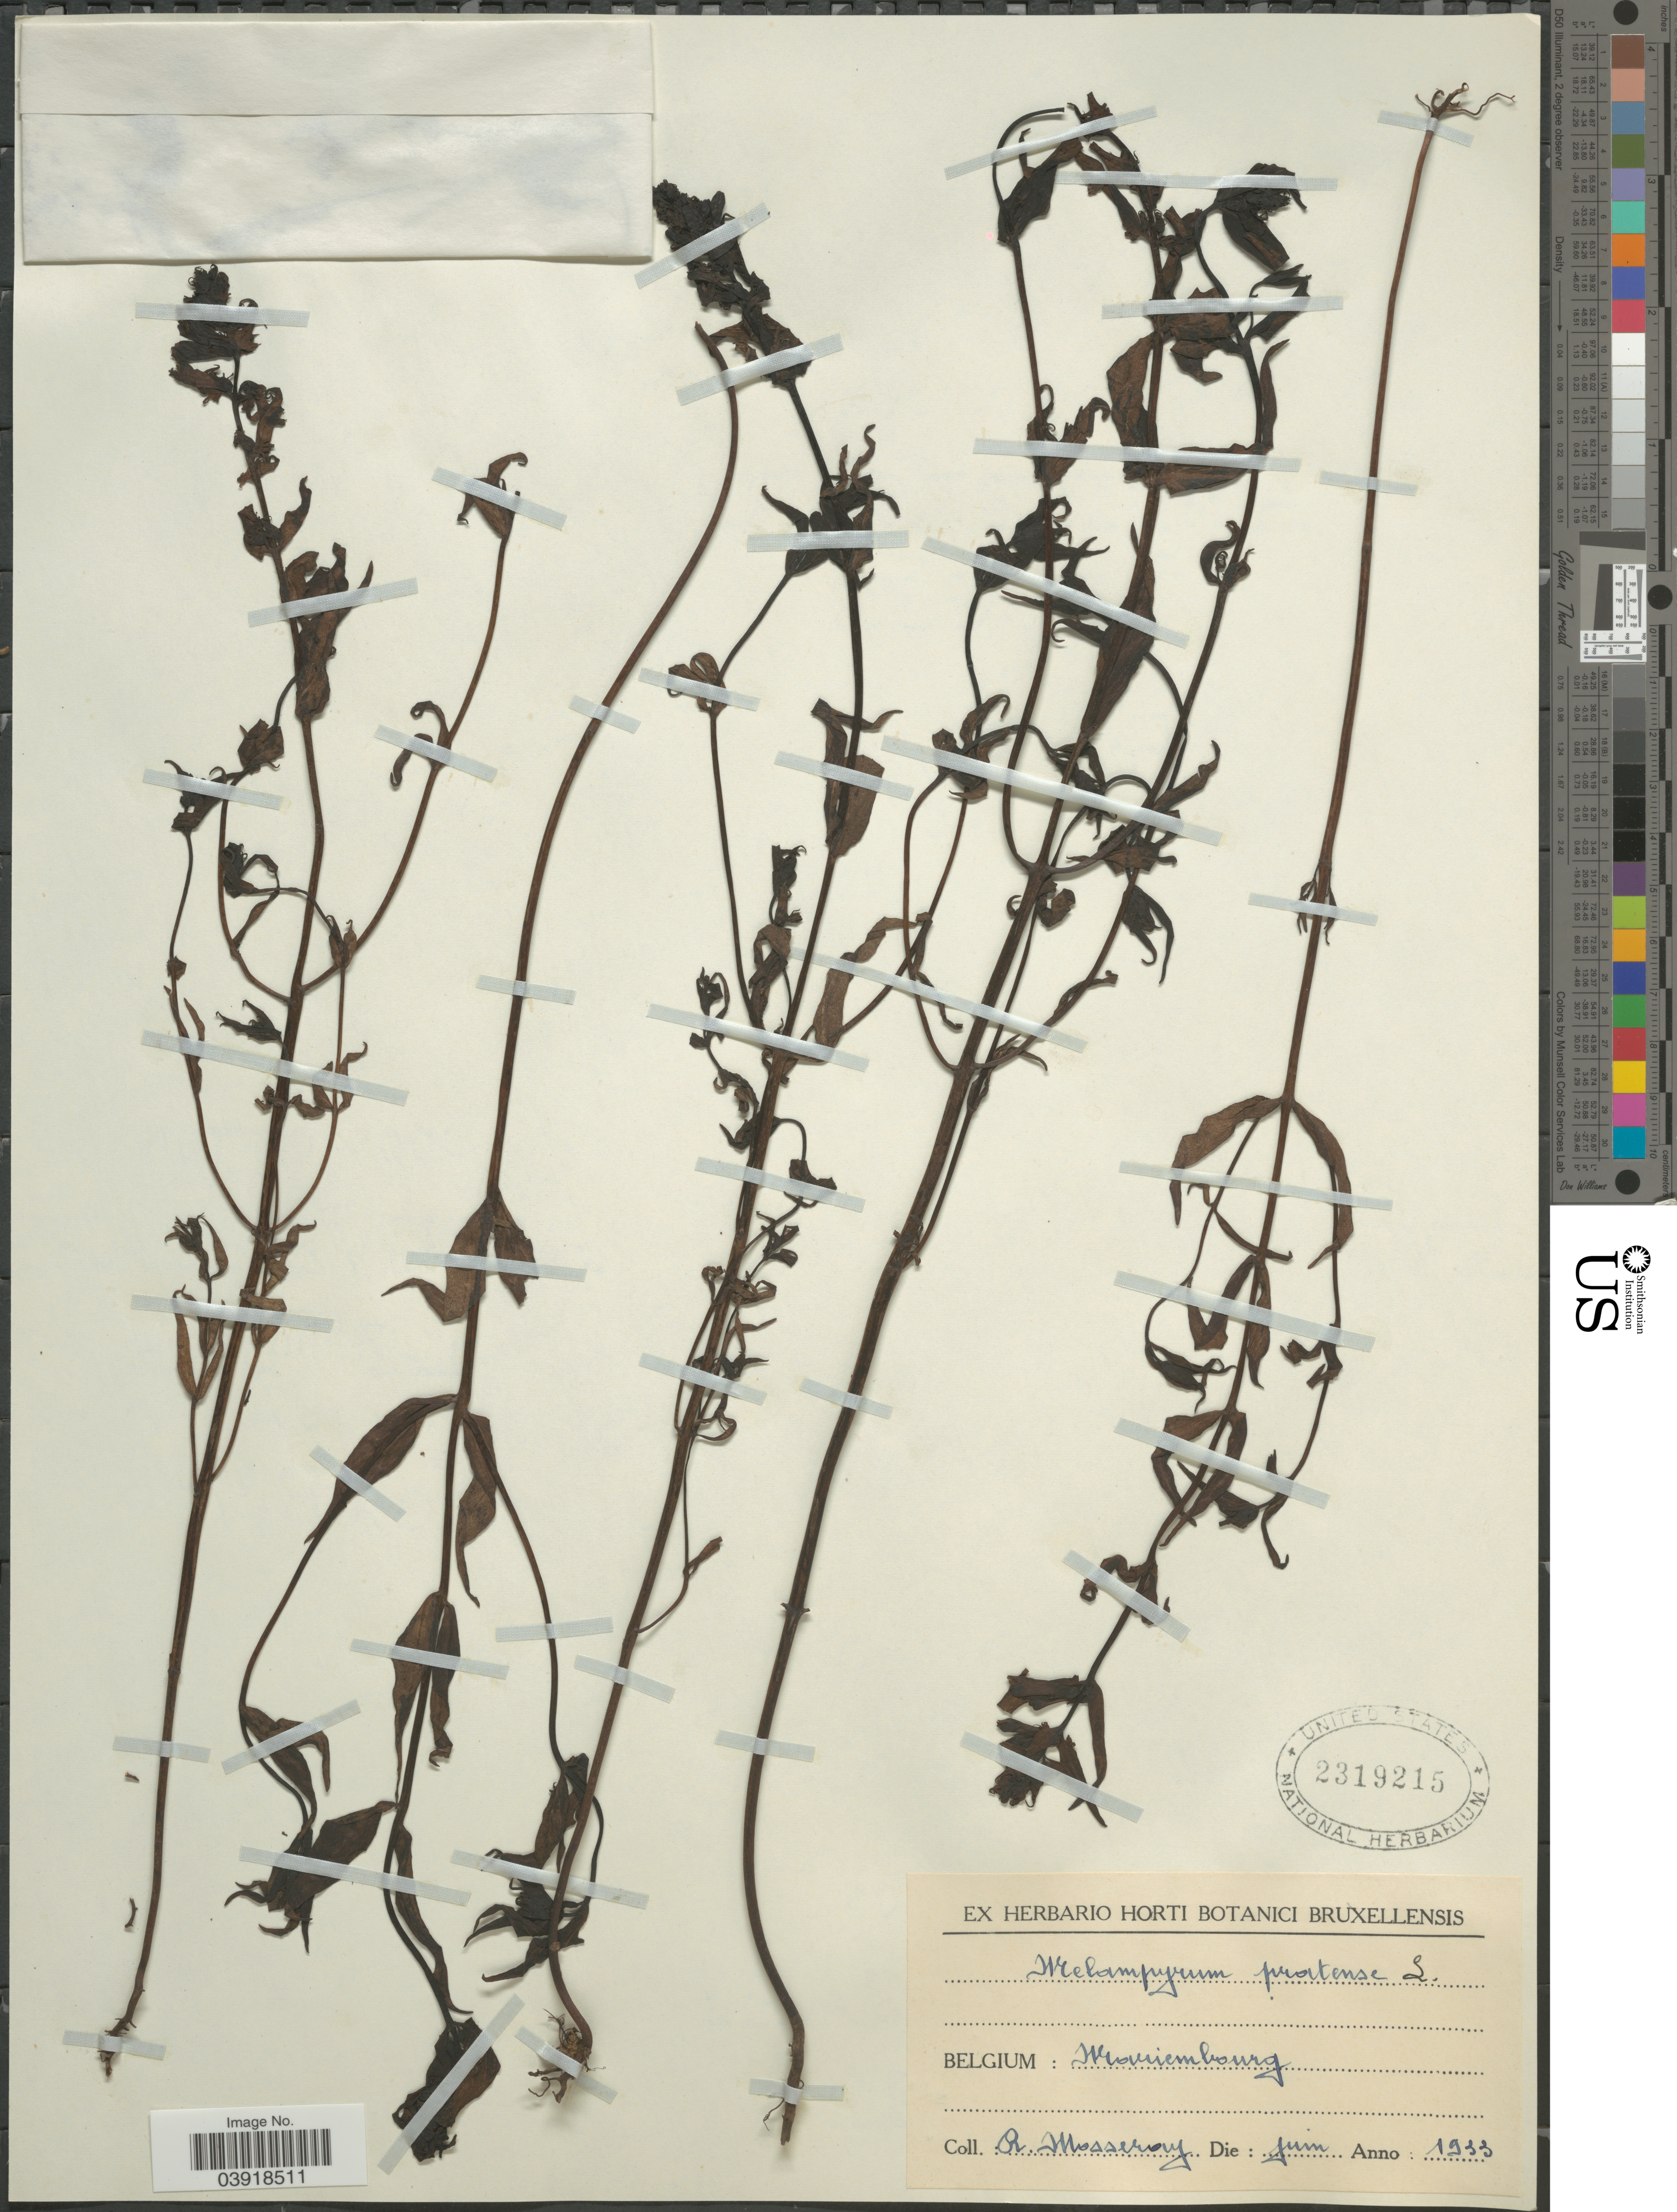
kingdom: Plantae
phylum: Tracheophyta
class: Magnoliopsida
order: Lamiales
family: Orobanchaceae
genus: Melampyrum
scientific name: Melampyrum pratense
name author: L.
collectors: R. Mosseray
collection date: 1933-06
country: Belgium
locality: Mariembourg.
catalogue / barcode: US 2319215